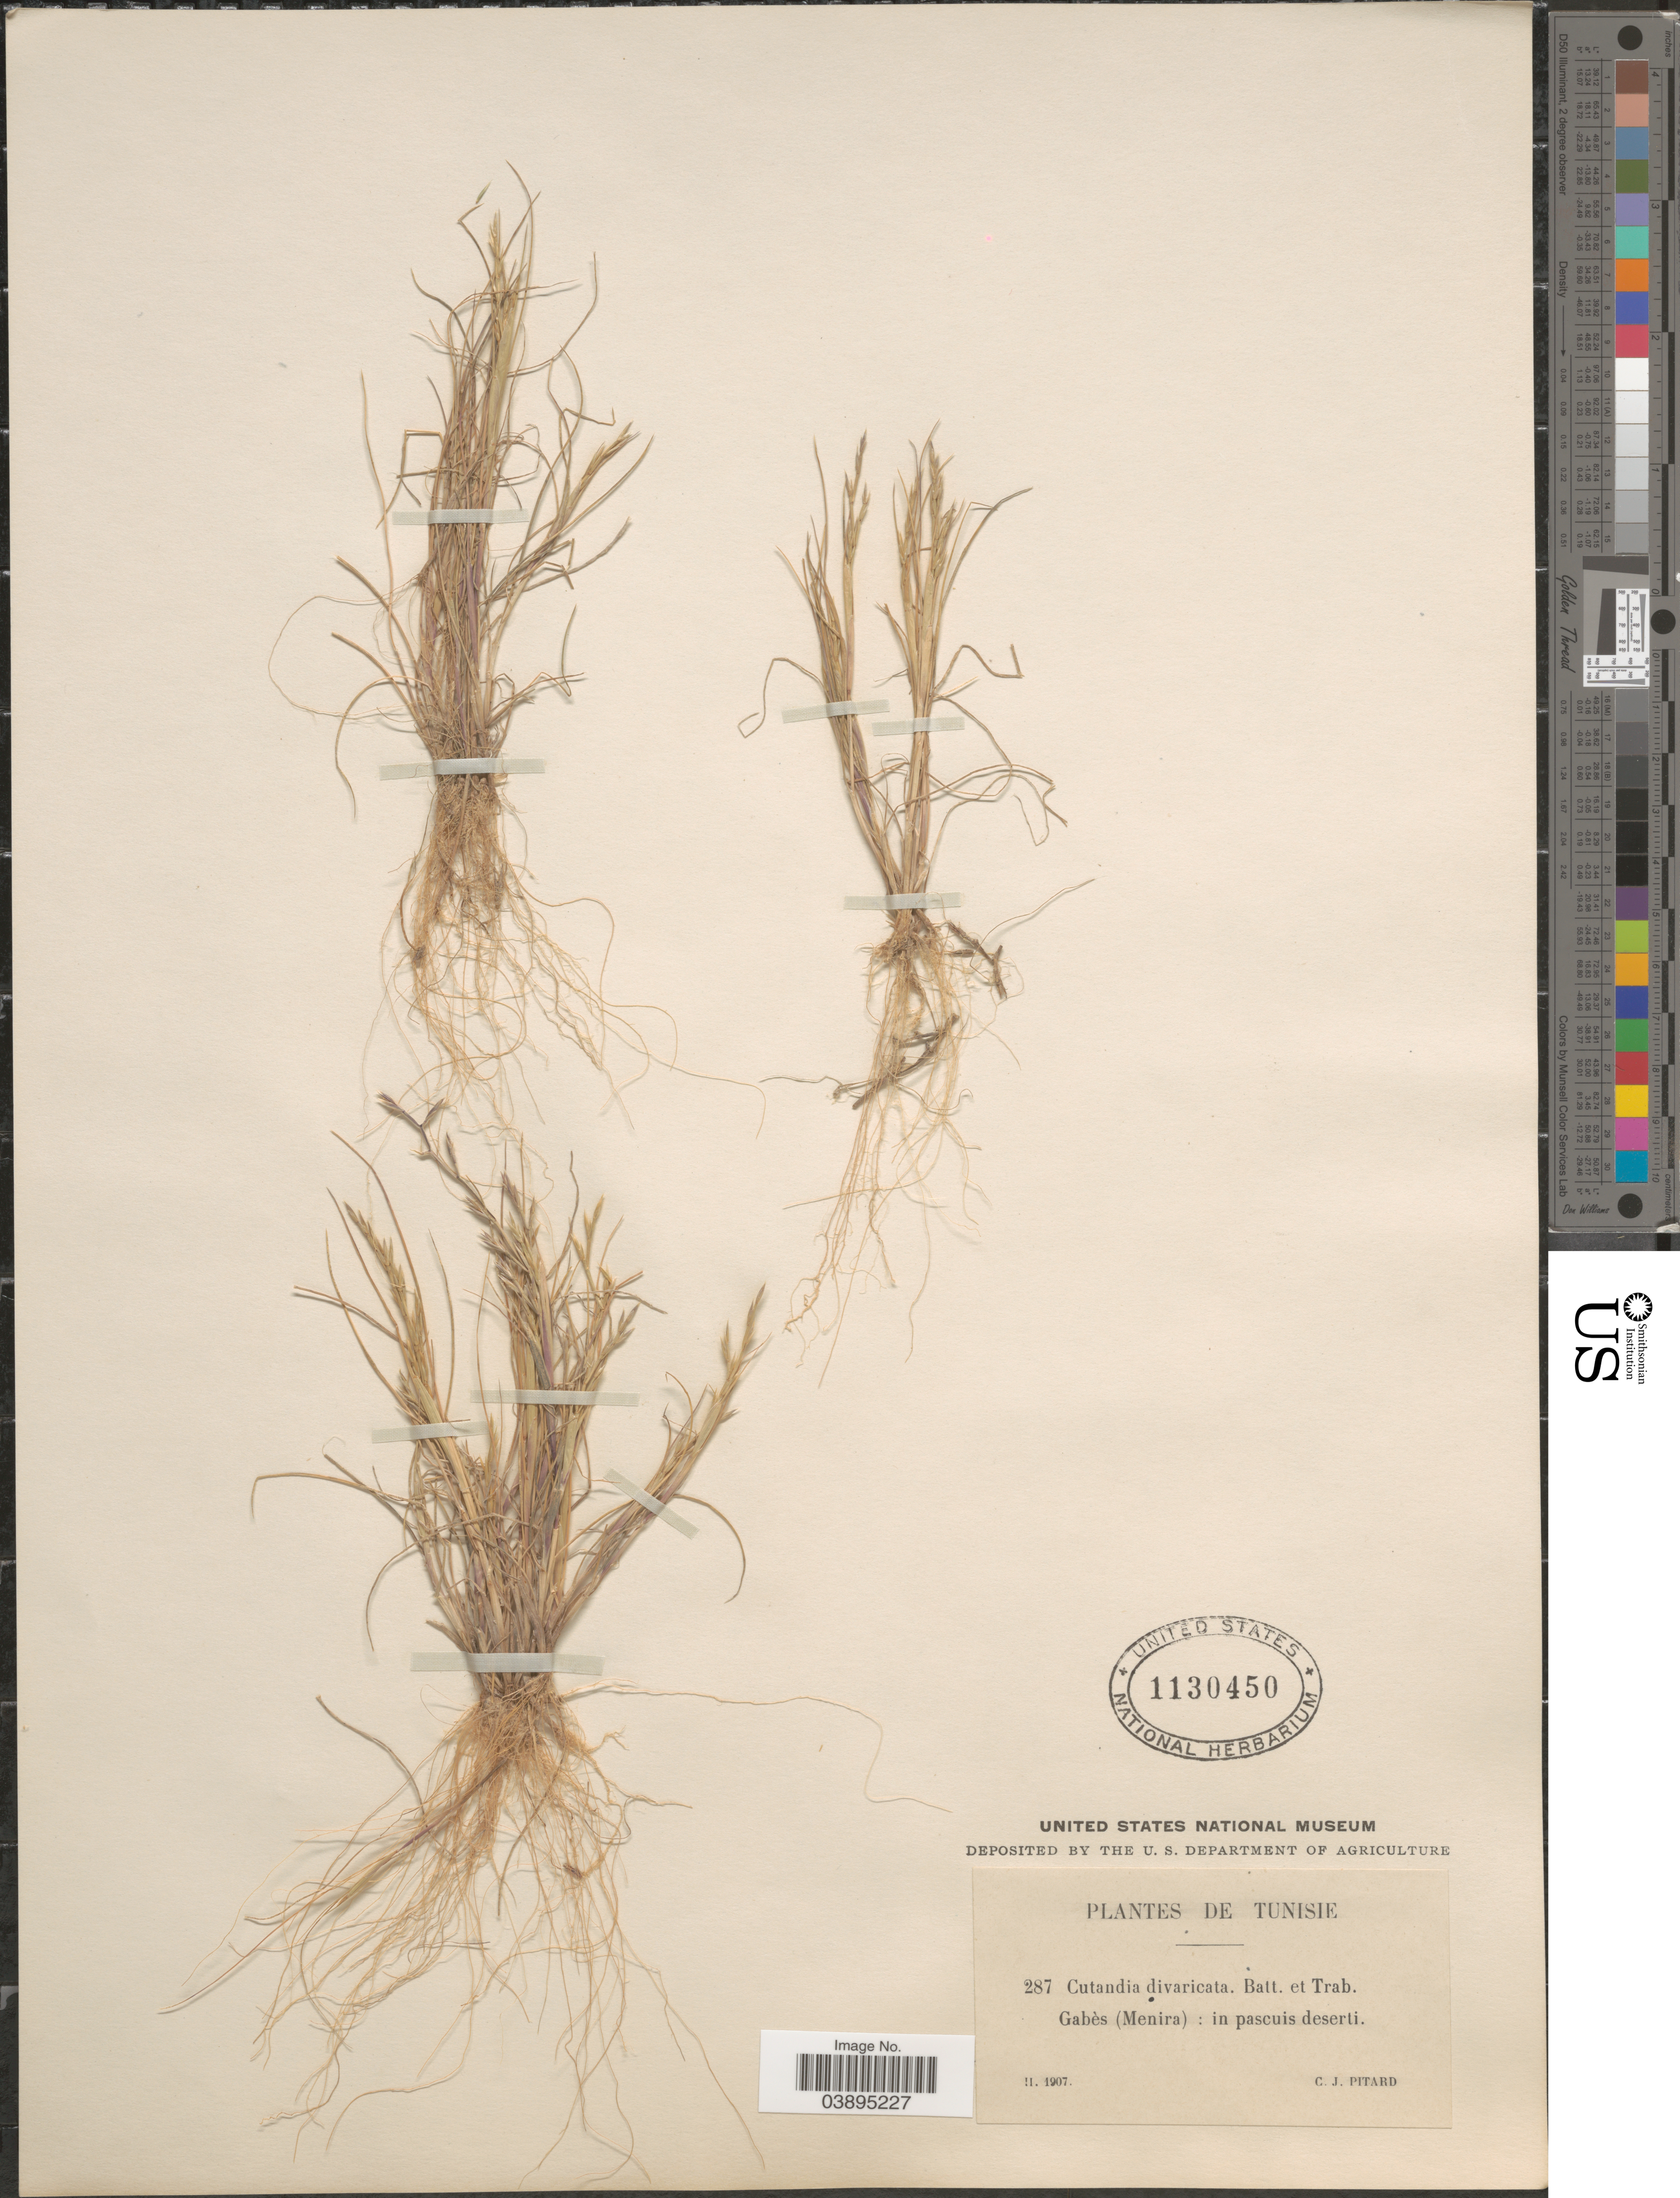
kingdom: Plantae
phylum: Tracheophyta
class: Liliopsida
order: Poales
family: Poaceae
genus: Cutandia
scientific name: Cutandia memphitica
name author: (Spreng.) K. Richt.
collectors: C. Pitard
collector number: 287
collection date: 1907-02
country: Tunisia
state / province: Gabès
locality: Menira: in pascuis deserti.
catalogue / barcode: US 1130450